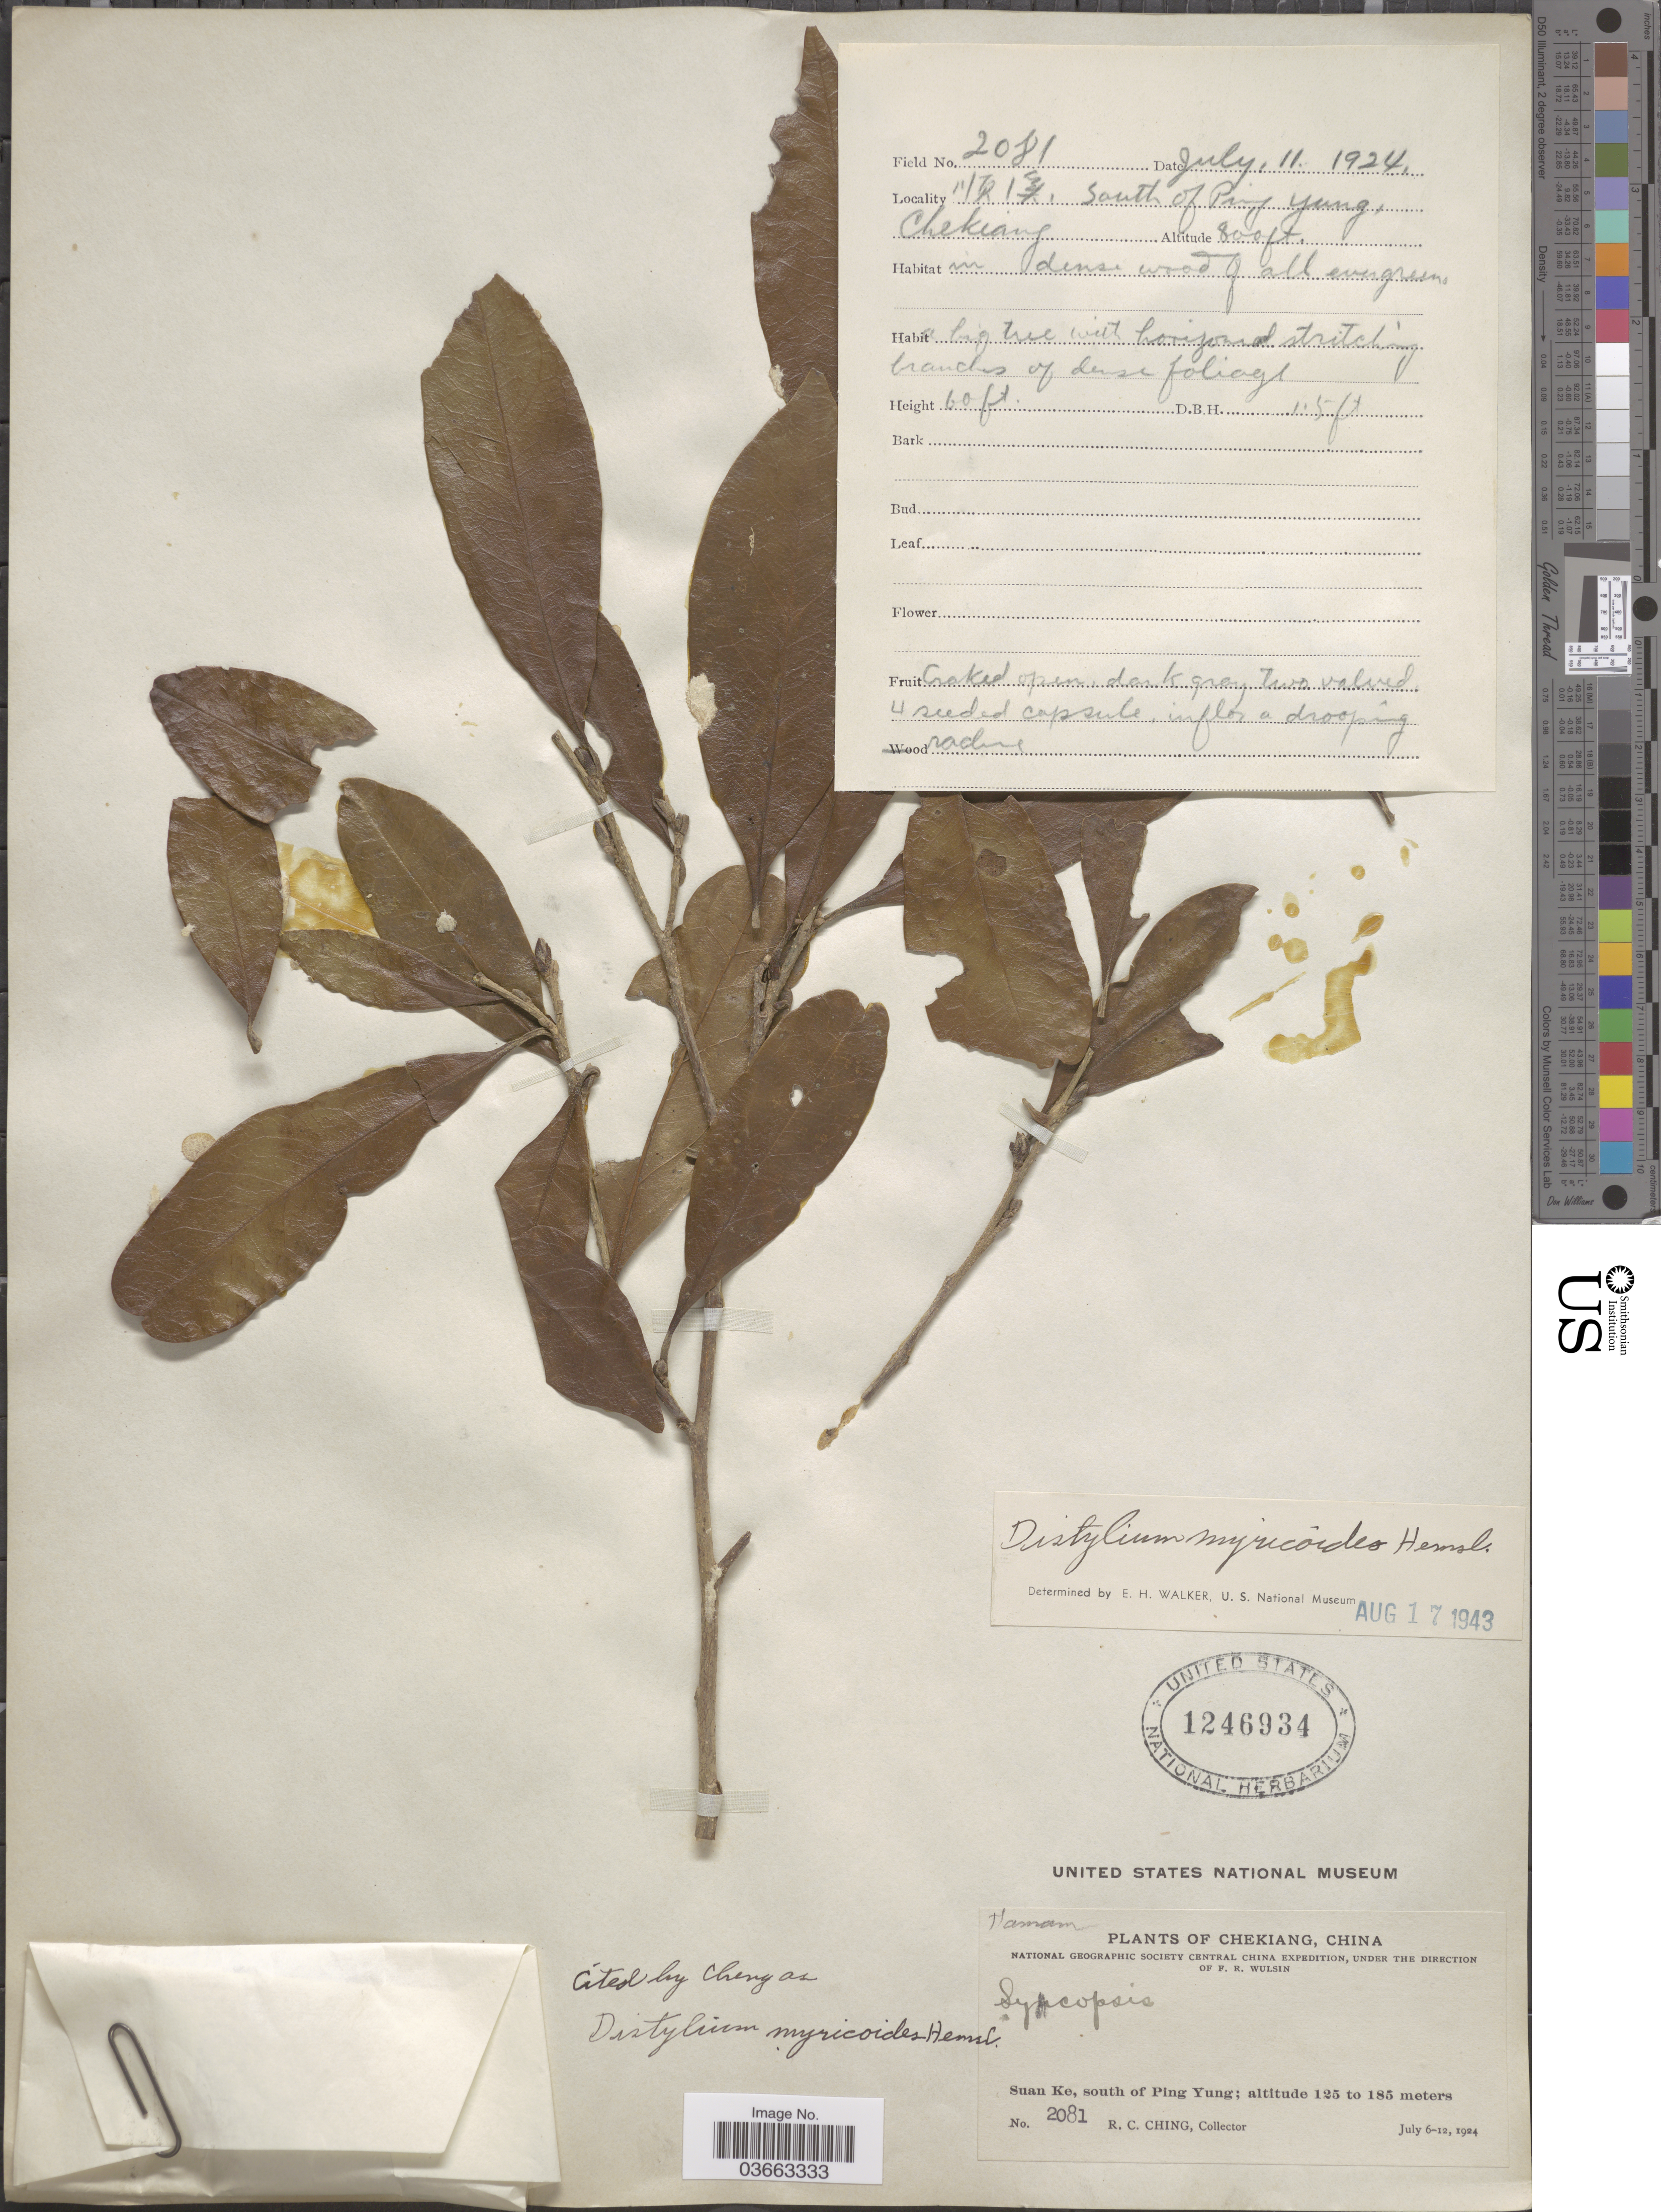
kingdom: Plantae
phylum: Tracheophyta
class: Magnoliopsida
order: Saxifragales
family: Hamamelidaceae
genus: Distylium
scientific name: Distylium myricoides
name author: Hemsl.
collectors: R. C. Ching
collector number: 2081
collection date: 1924-07-11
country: China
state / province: Zhejiang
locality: Chekiang. Suan Ke, south of Ping Yung. X.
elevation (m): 244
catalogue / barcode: US 1246934